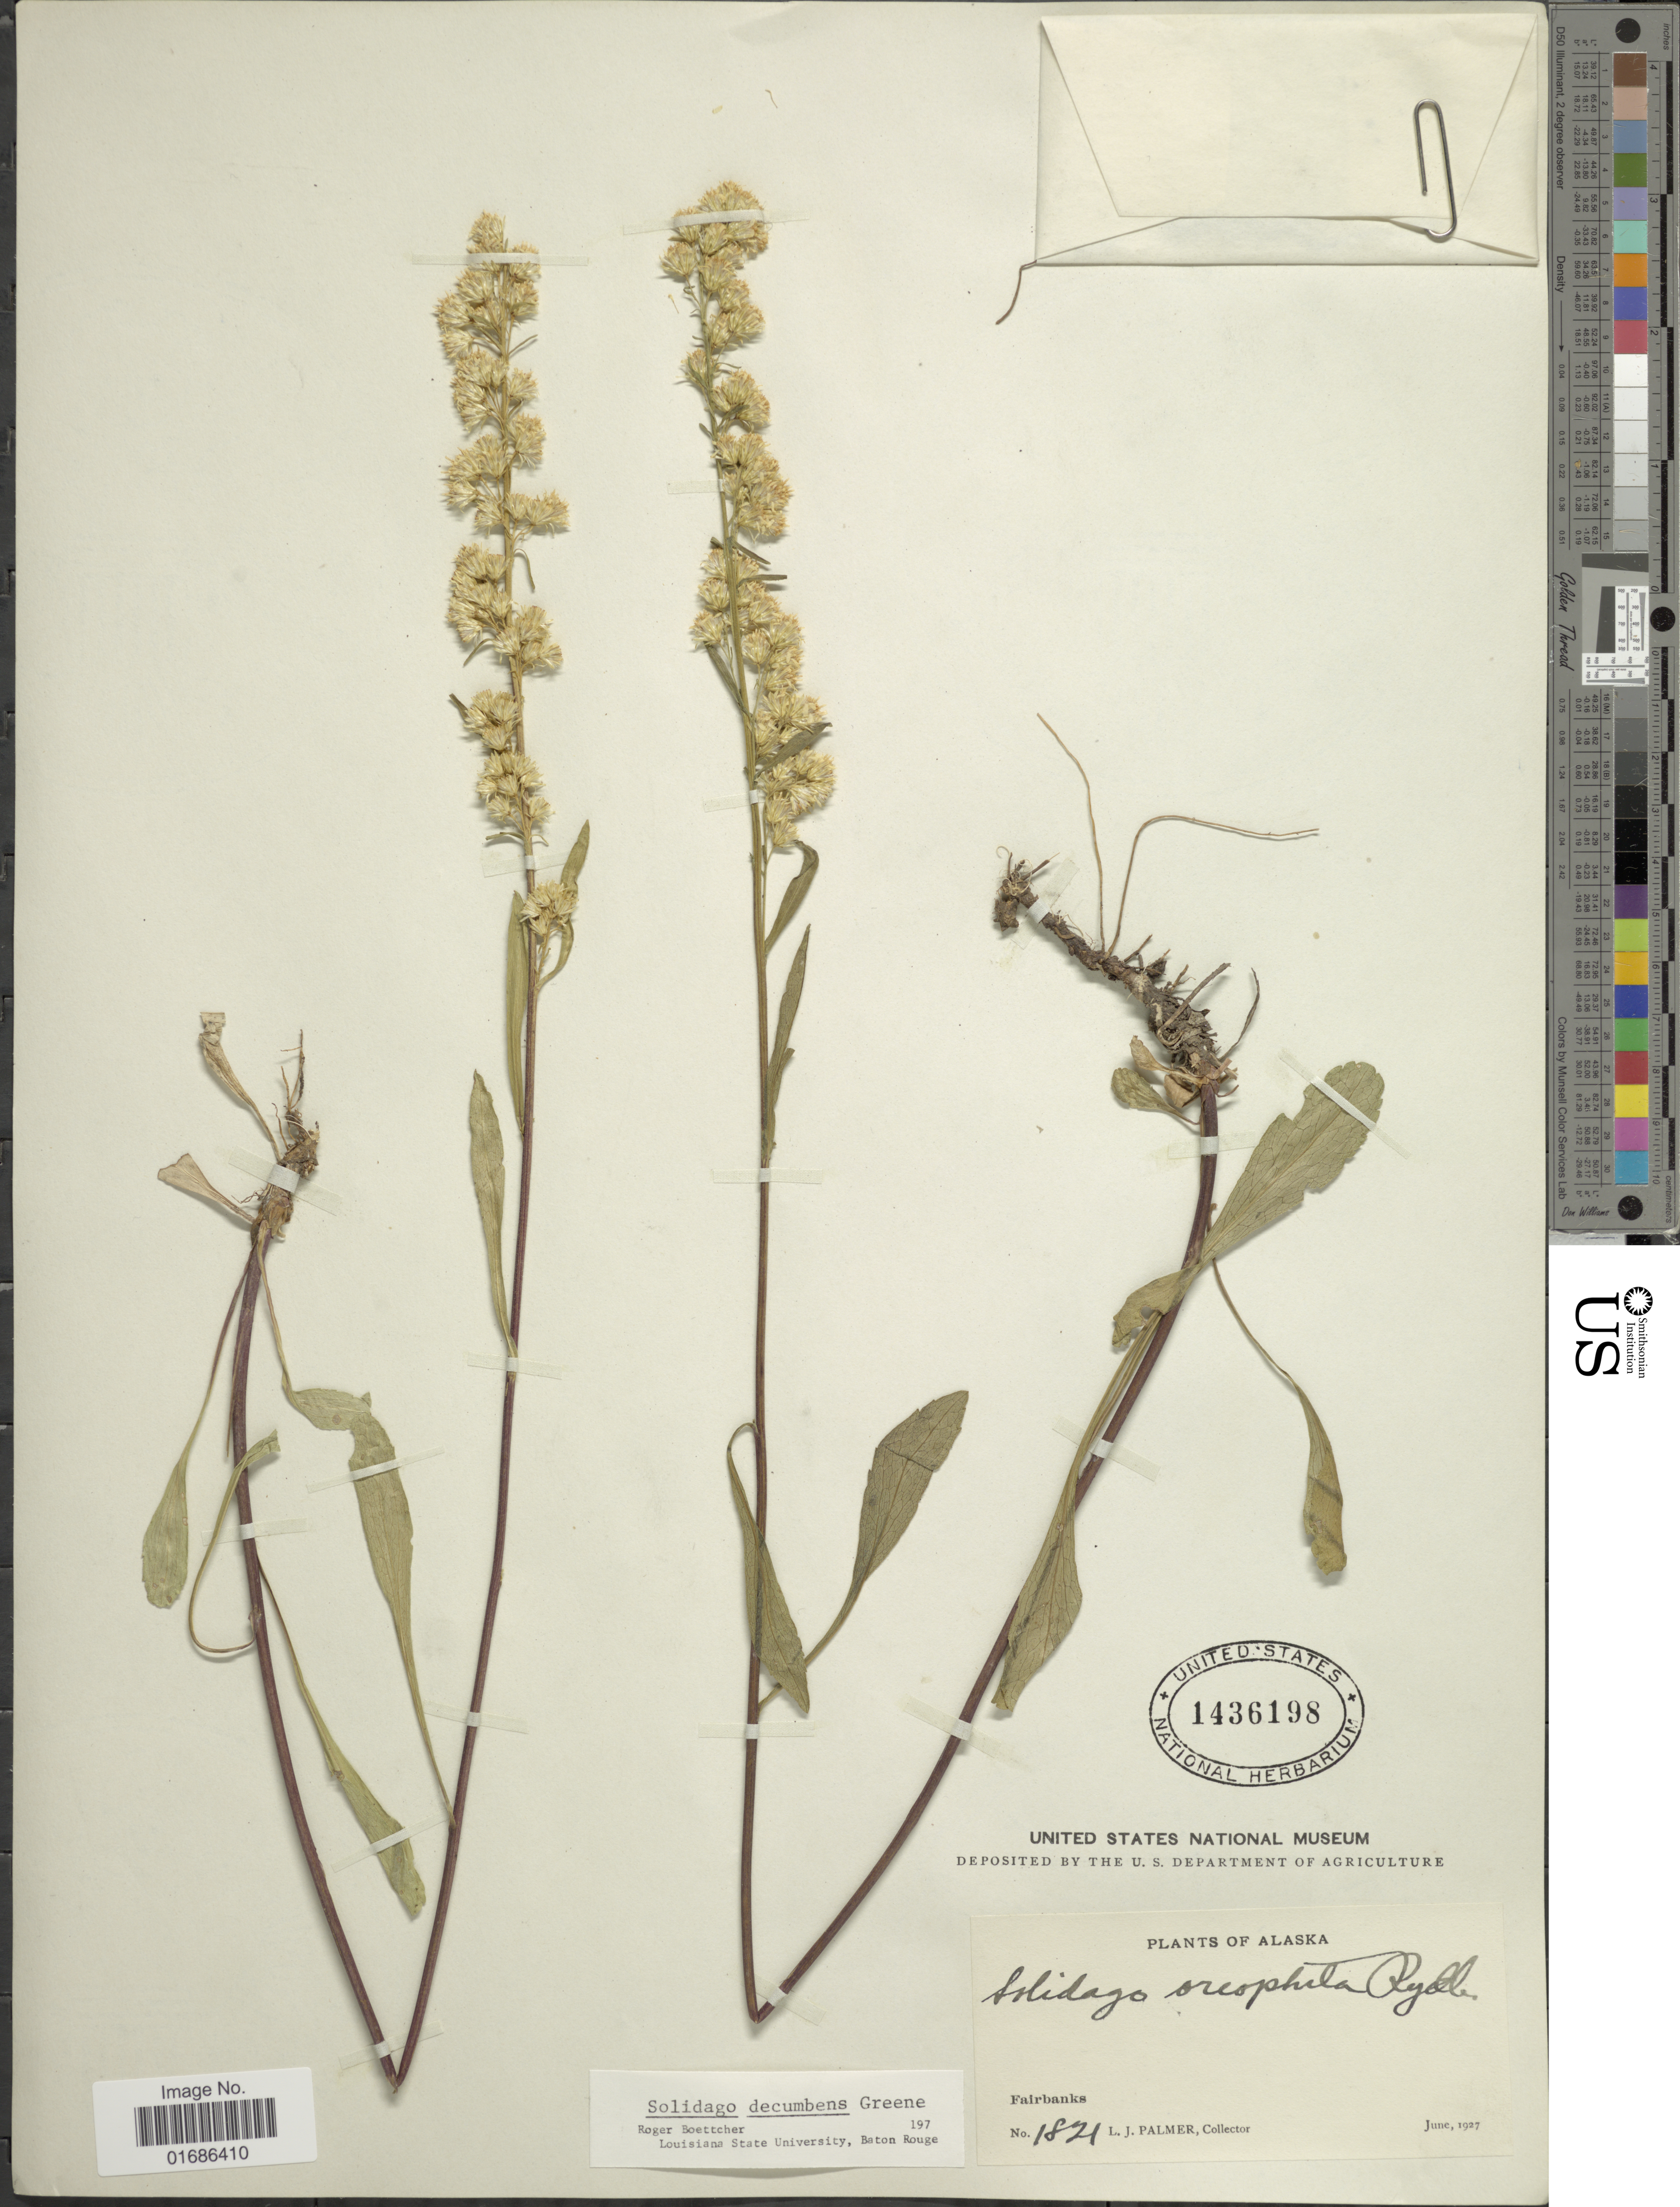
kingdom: Plantae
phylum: Tracheophyta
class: Magnoliopsida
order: Asterales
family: Asteraceae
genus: Solidago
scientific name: Solidago decumbens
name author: Greene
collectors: L. J. Palmer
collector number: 1821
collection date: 1927-06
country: United States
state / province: Alaska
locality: Fairbanks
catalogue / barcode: US 1436198